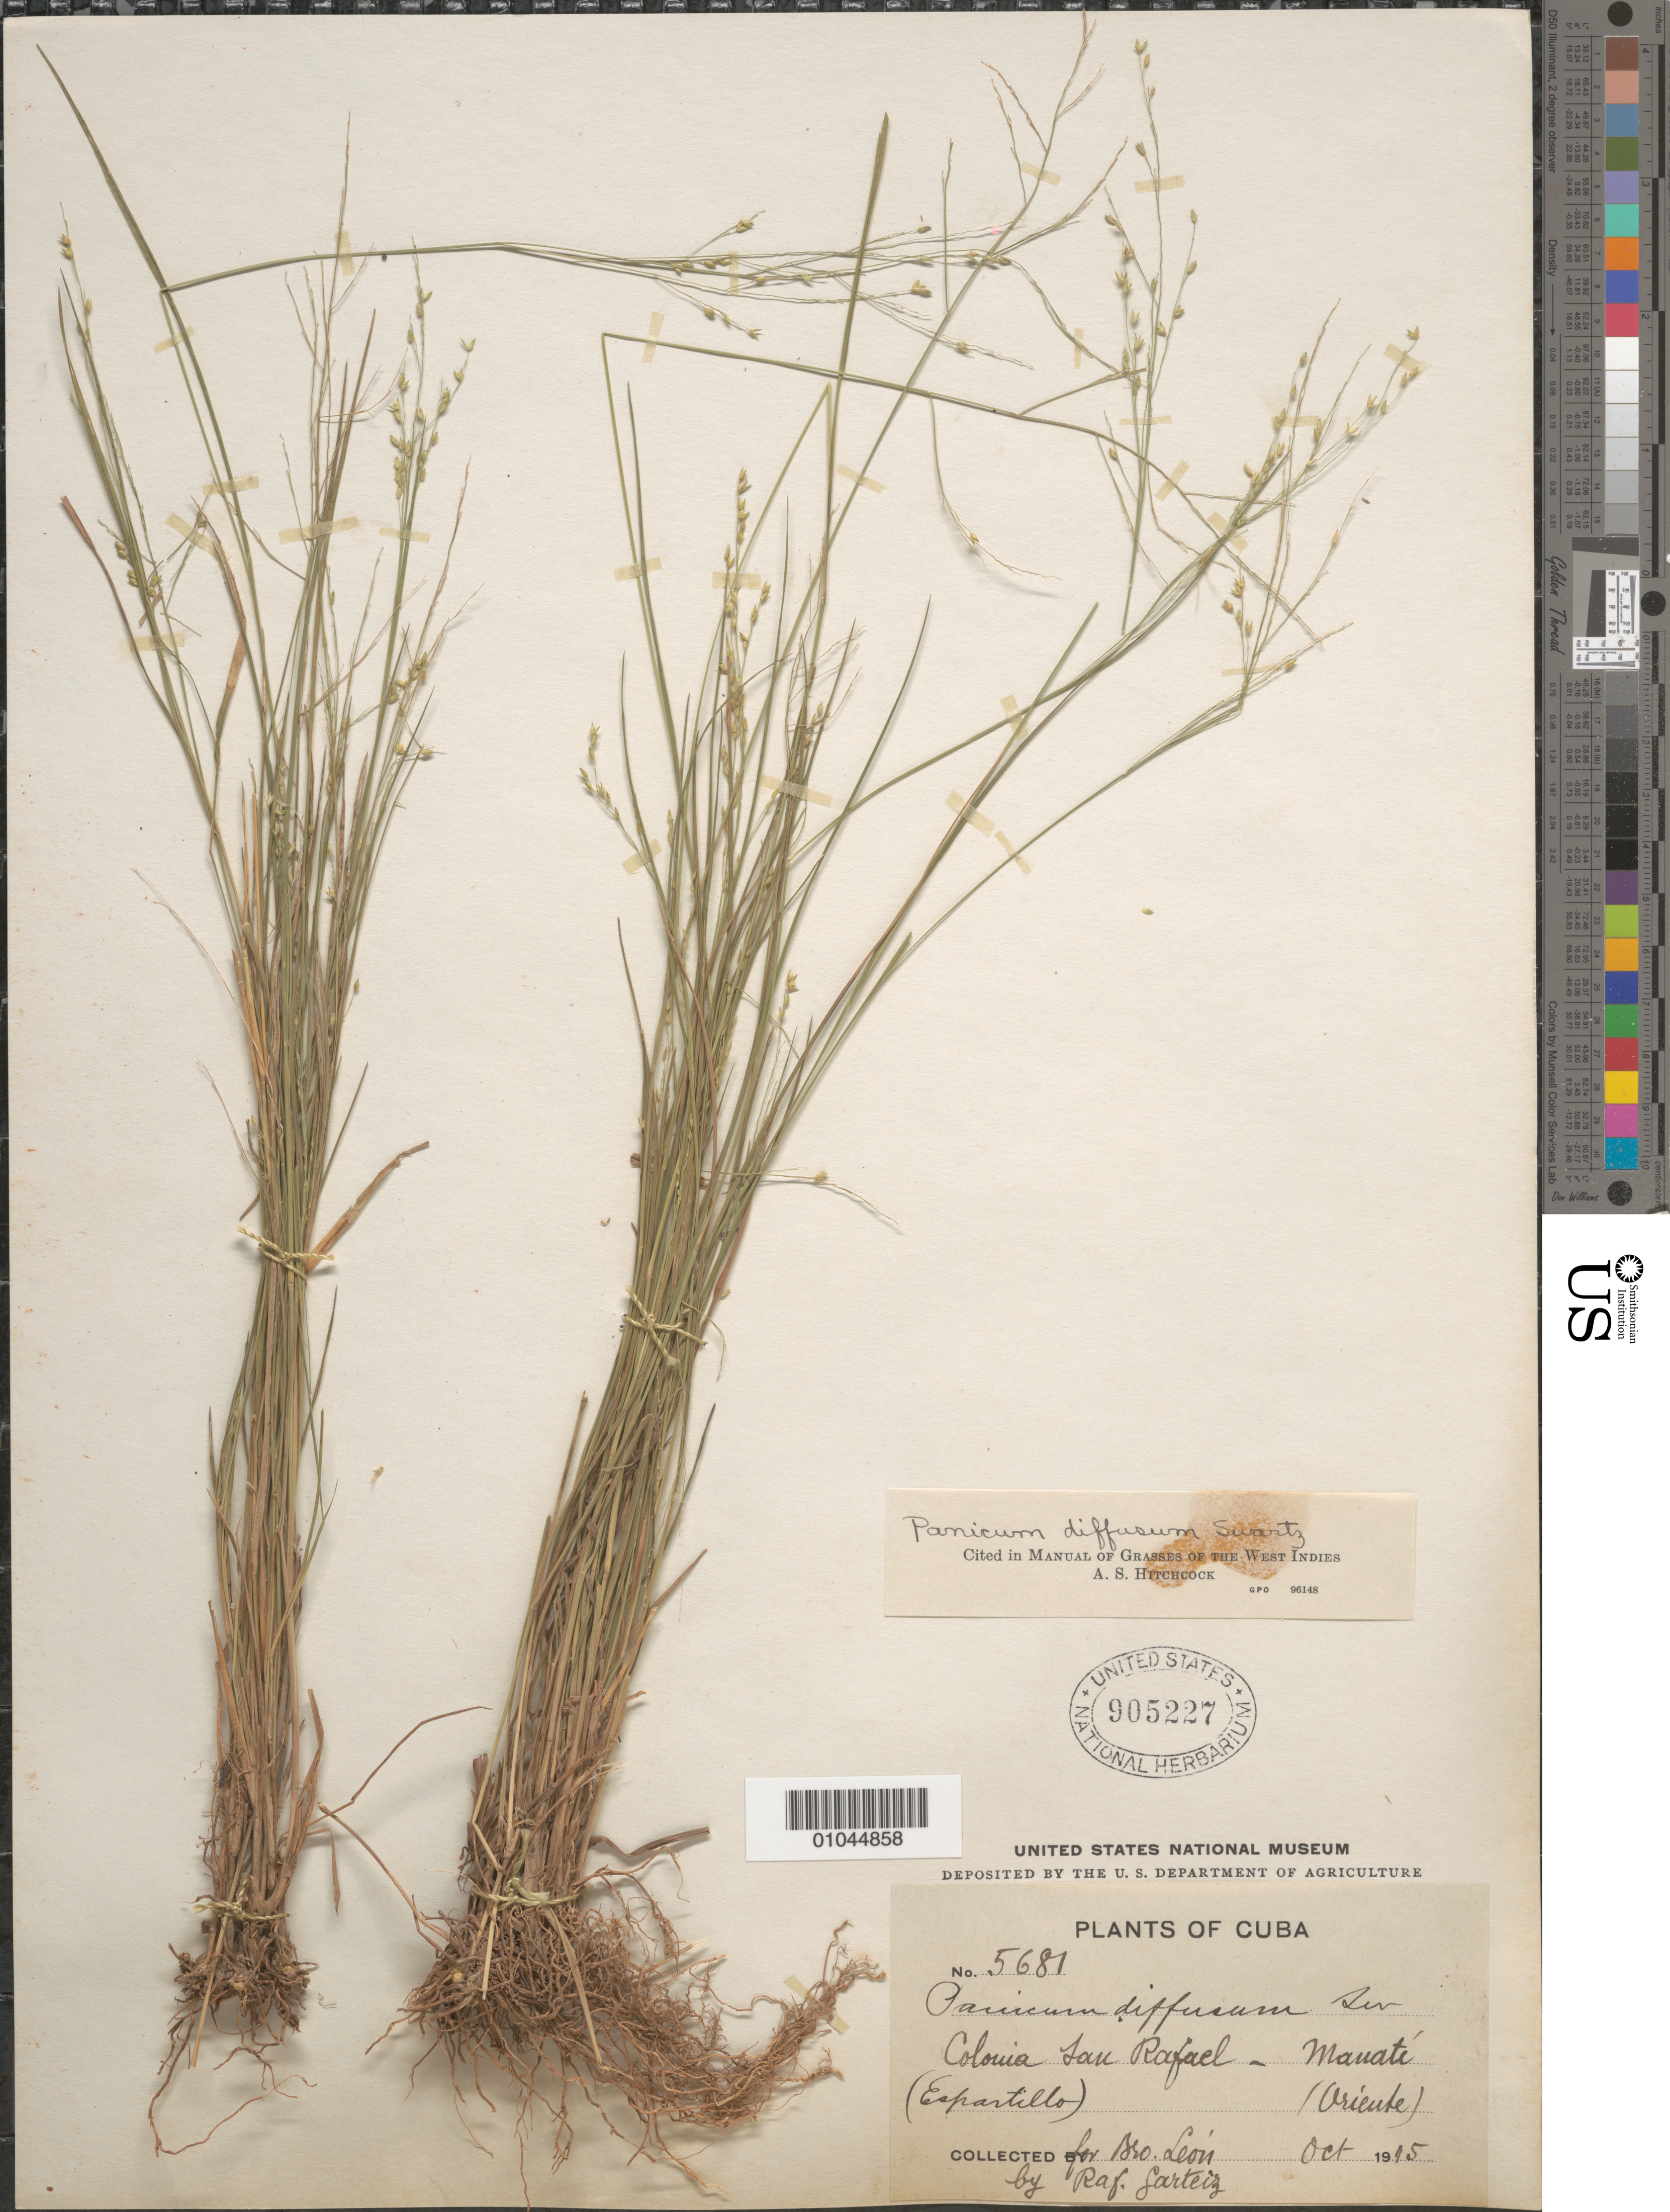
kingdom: Plantae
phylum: Tracheophyta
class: Liliopsida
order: Poales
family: Poaceae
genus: Panicum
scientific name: Panicum diffusum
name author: Sw.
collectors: Bro. León & R. Garteis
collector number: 5687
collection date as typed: Oct 1915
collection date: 1915-10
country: Cuba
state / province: Oriente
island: Cuba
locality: Colonia San Rafael - Manate (Espartillo)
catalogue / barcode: US 905227